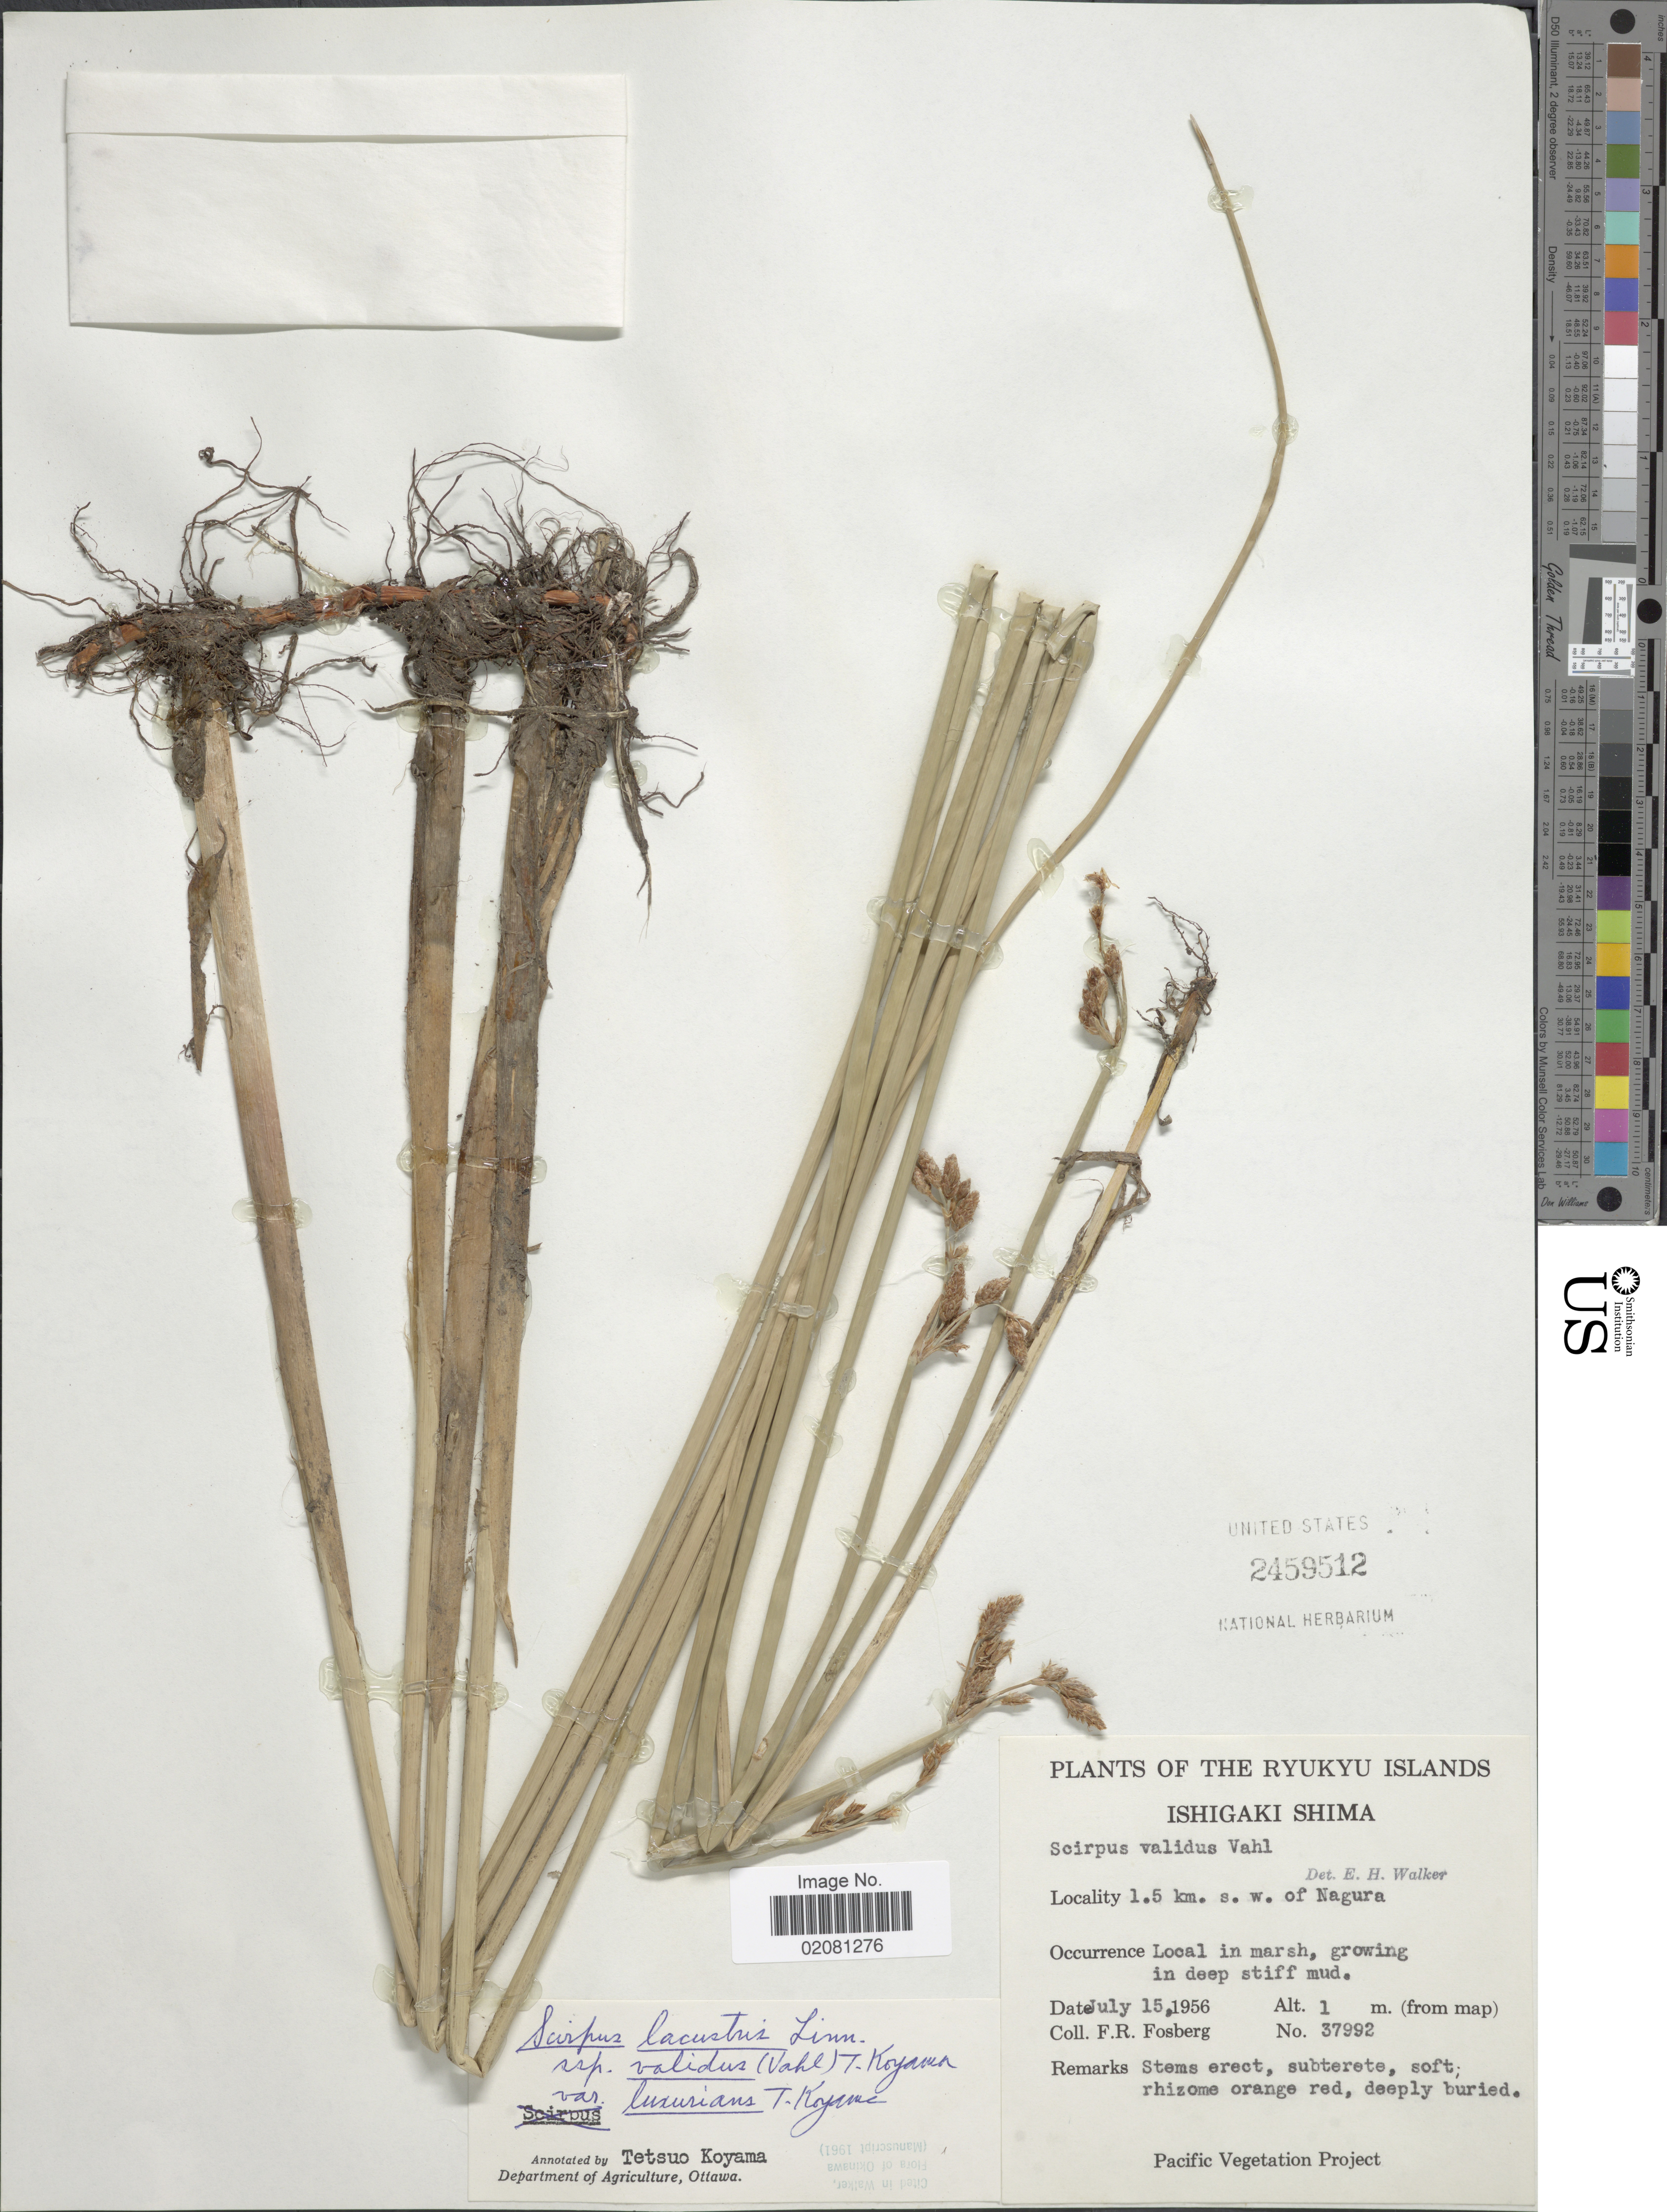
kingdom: Plantae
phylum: Tracheophyta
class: Liliopsida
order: Poales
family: Cyperaceae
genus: Schoenoplectus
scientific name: Schoenoplectus tabernaemontani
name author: (C.C. Gmel.) Palla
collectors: F. R. Fosberg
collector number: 37992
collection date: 1956-07-15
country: Japan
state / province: Okinawa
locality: Ryukyu Islands, Ishigaki Shima, 1.5 km. s. w. of Nagura.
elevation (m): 1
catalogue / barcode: US 2459512